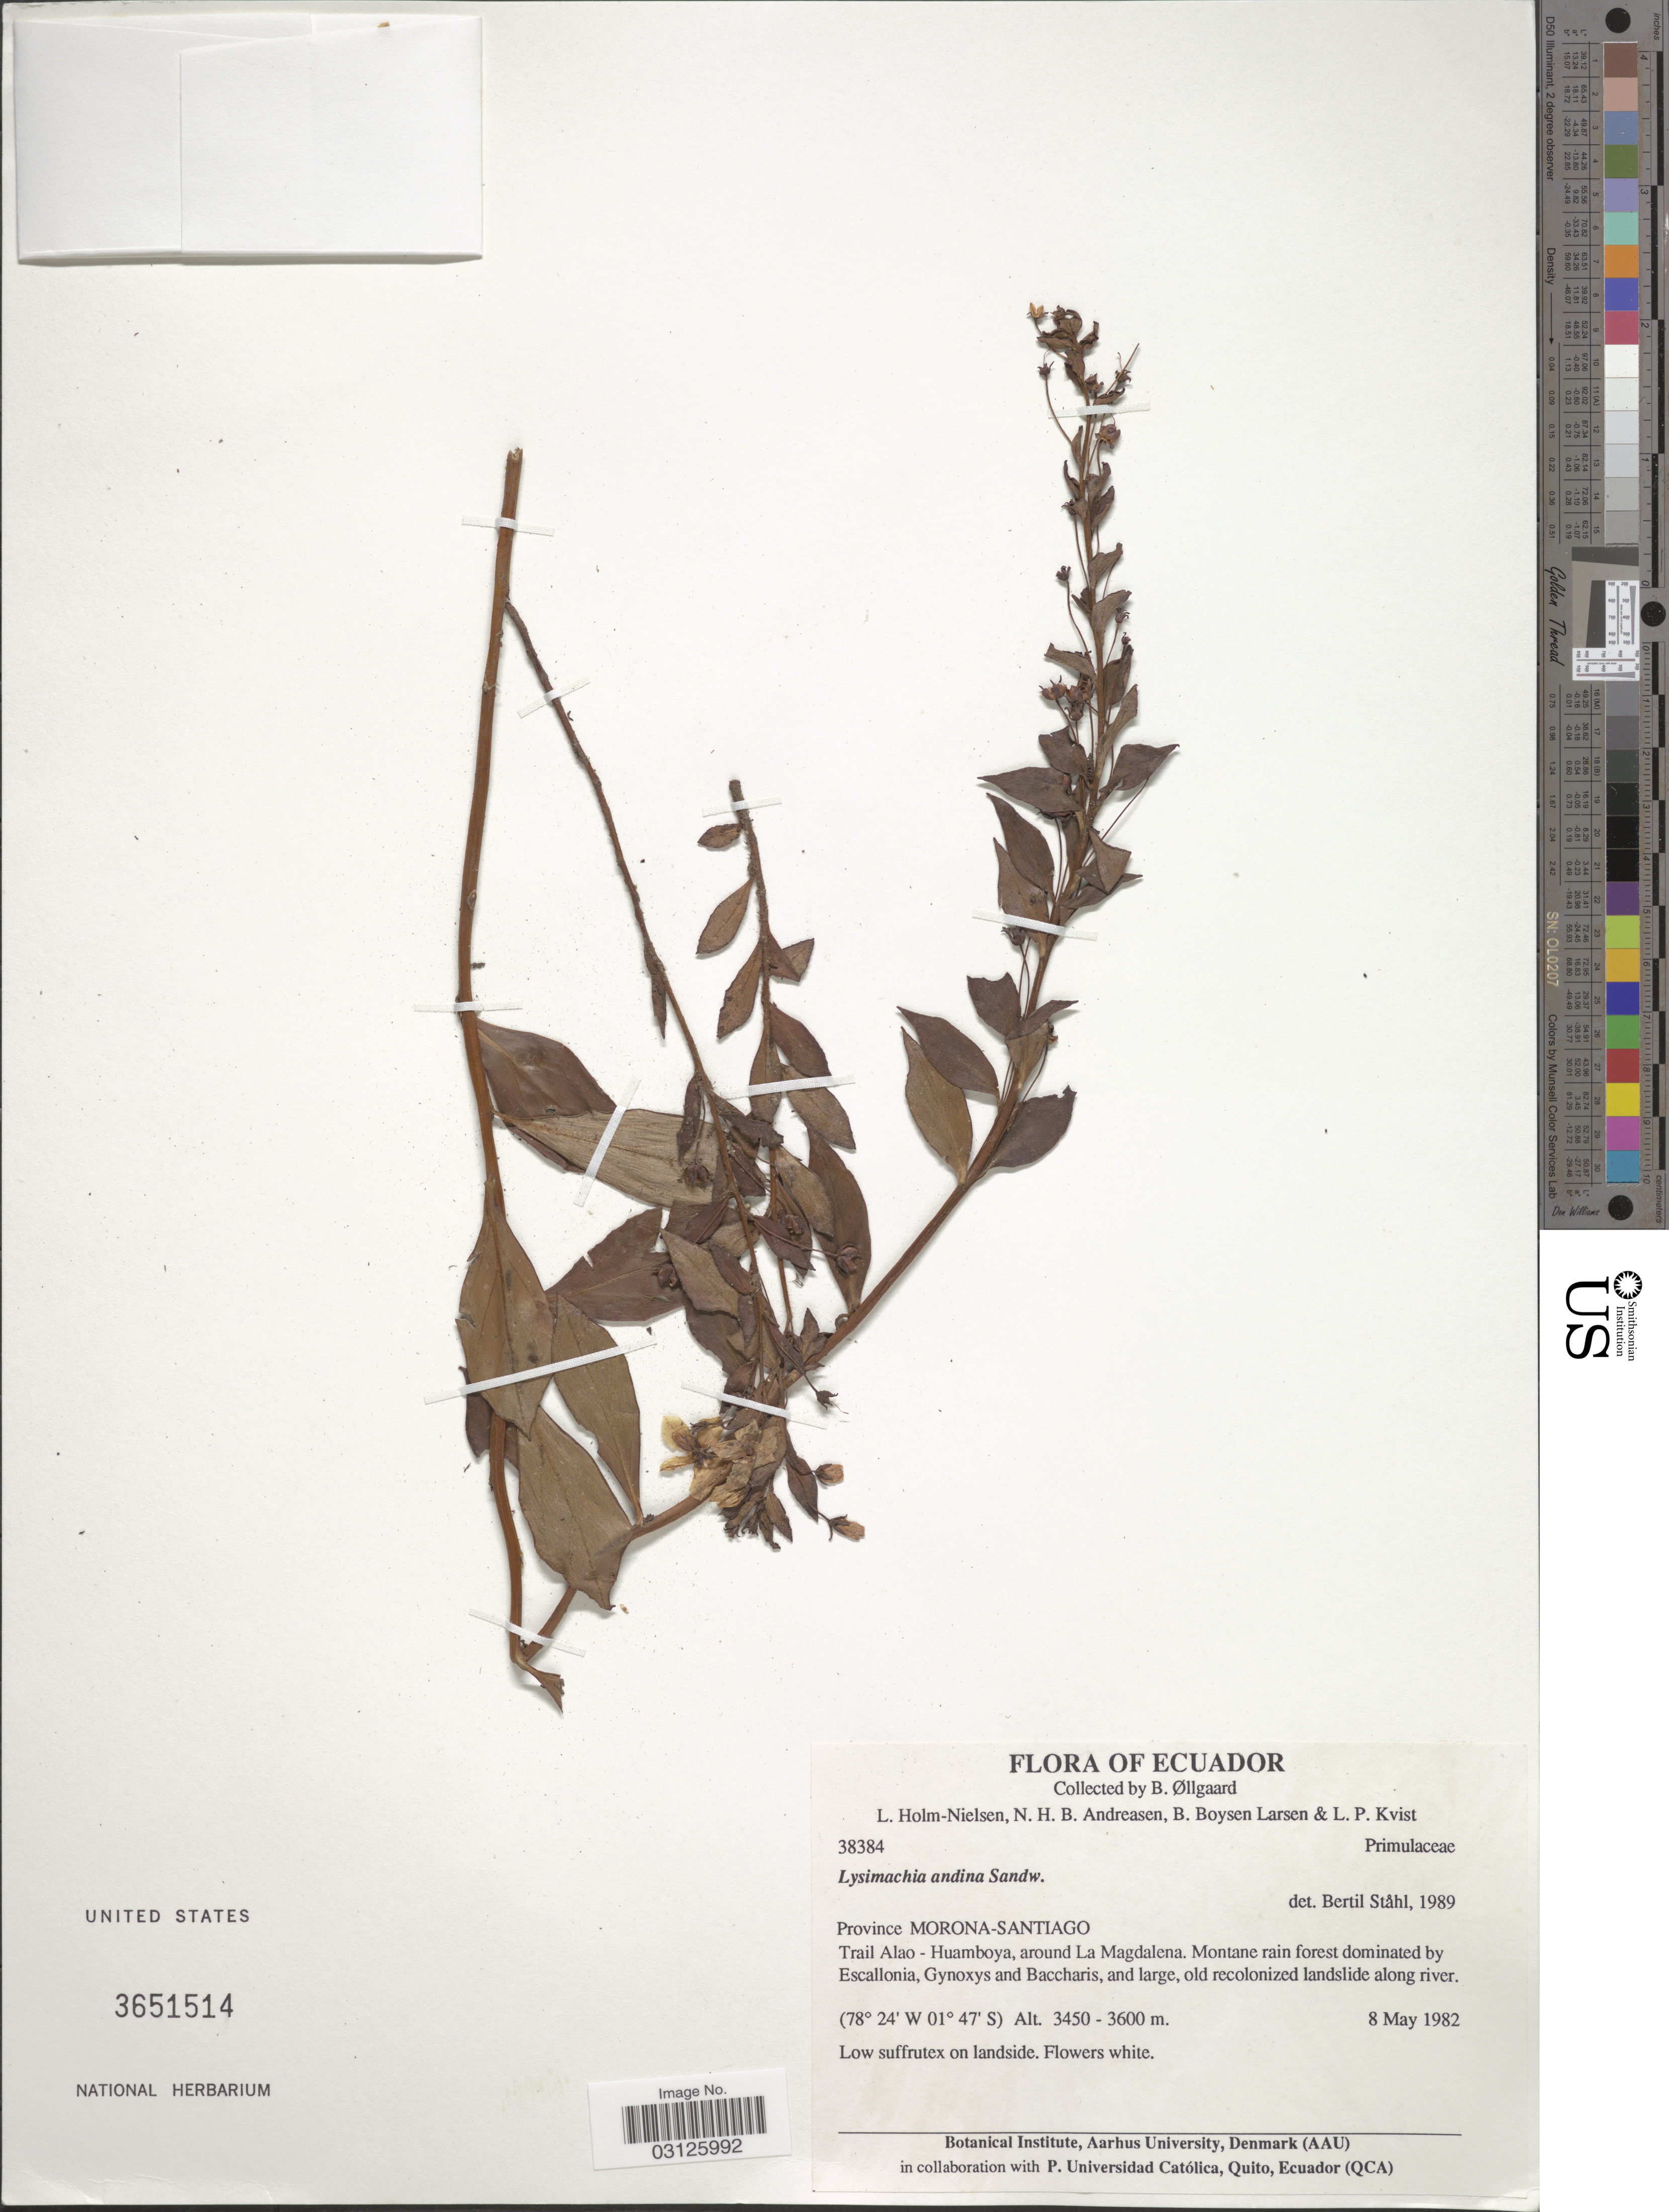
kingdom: Plantae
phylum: Tracheophyta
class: Magnoliopsida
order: Ericales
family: Primulaceae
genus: Lysimachia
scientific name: Lysimachia andina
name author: Sandwith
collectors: B. Øllgaard, L. Holm-Nielsen, N. Andreasen, B. Boysen Larsen & L. P. Kvist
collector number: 38384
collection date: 1982-05-08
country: Ecuador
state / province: Morona-Santiago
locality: Province Morona-Santiago. Trail Alao - Huamboya, around La Magdalena.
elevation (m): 3450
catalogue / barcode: US 3651514